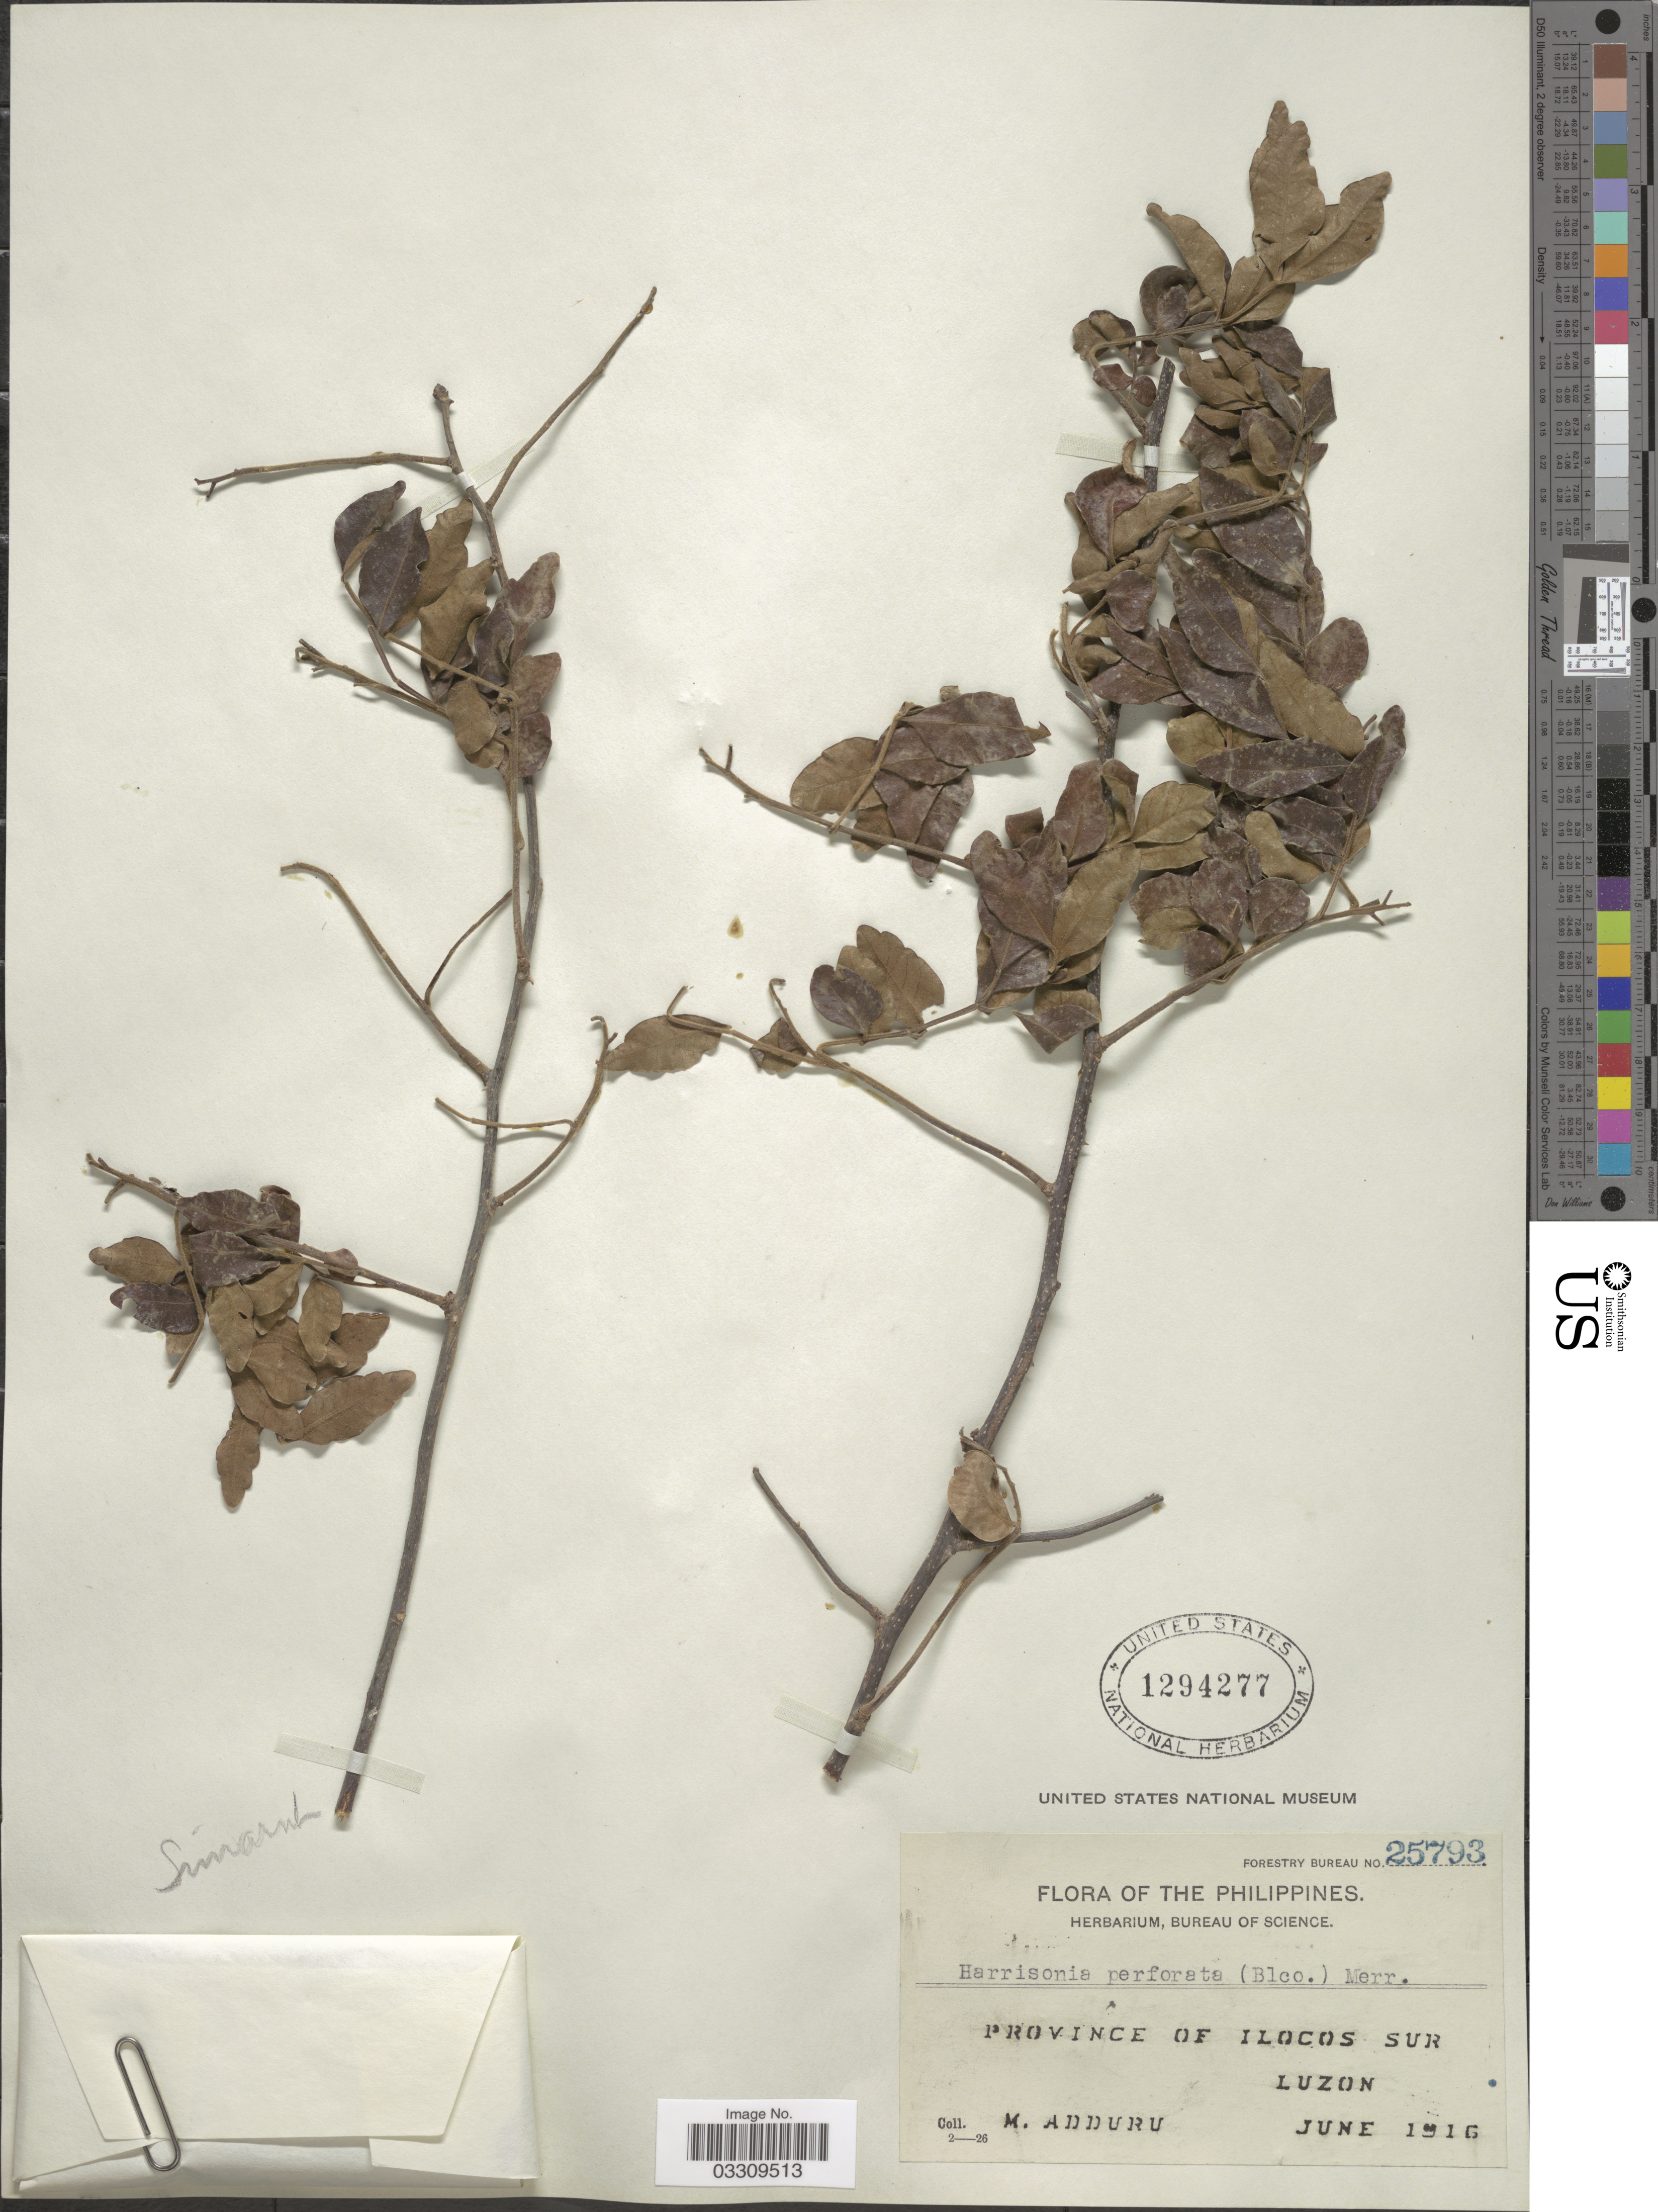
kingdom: Plantae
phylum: Tracheophyta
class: Magnoliopsida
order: Sapindales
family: Rutaceae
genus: Harrisonia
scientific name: Harrisonia perforata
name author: (Blanco) Merr.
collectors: M. Adduru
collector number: Forestry Bureau 25793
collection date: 1916-06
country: Philippines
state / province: Ilocos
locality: Province of Ilocos Sur Luzon.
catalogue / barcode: US 1294277